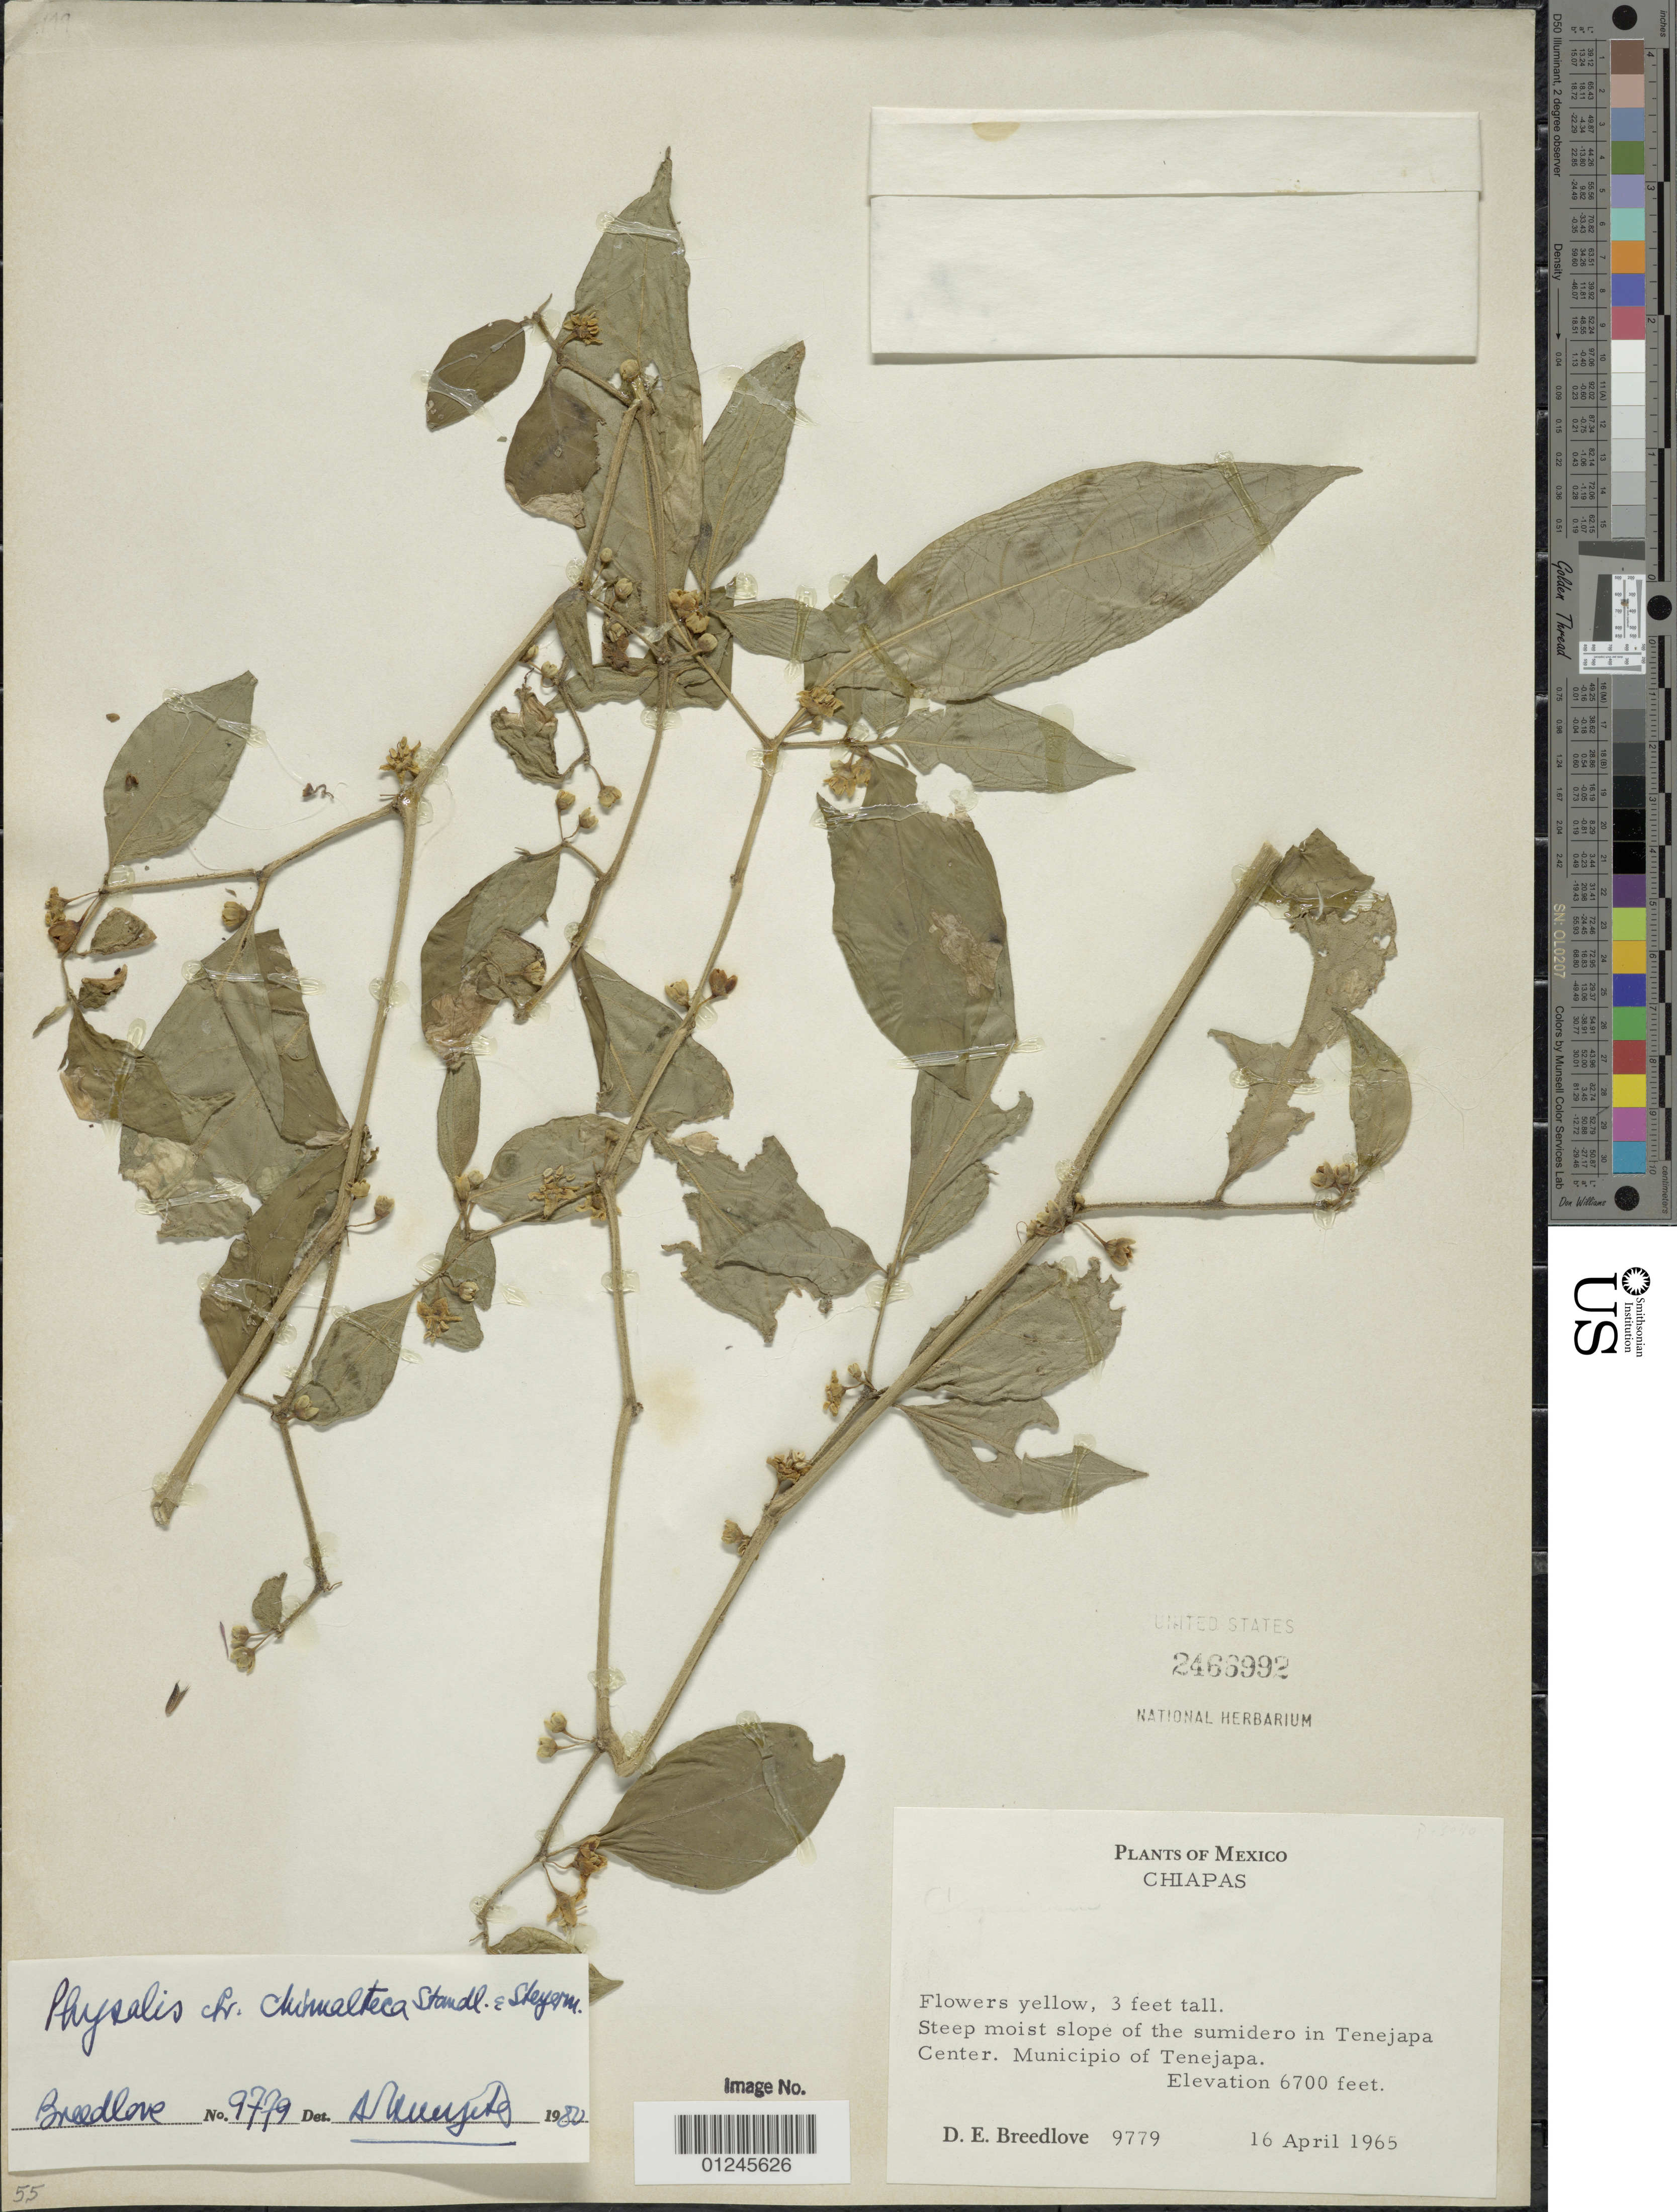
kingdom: Plantae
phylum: Tracheophyta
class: Magnoliopsida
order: Solanales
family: Solanaceae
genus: Physalis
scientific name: Physalis chimalteca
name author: Standl. & Steyerm.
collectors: D. E. Breedlove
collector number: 9779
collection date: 1965-04-16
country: Mexico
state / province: Chiapas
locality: Slope of the sumidero in Tenejapa Center, Municipio of Tenejapa.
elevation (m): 2042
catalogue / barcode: US 2466992